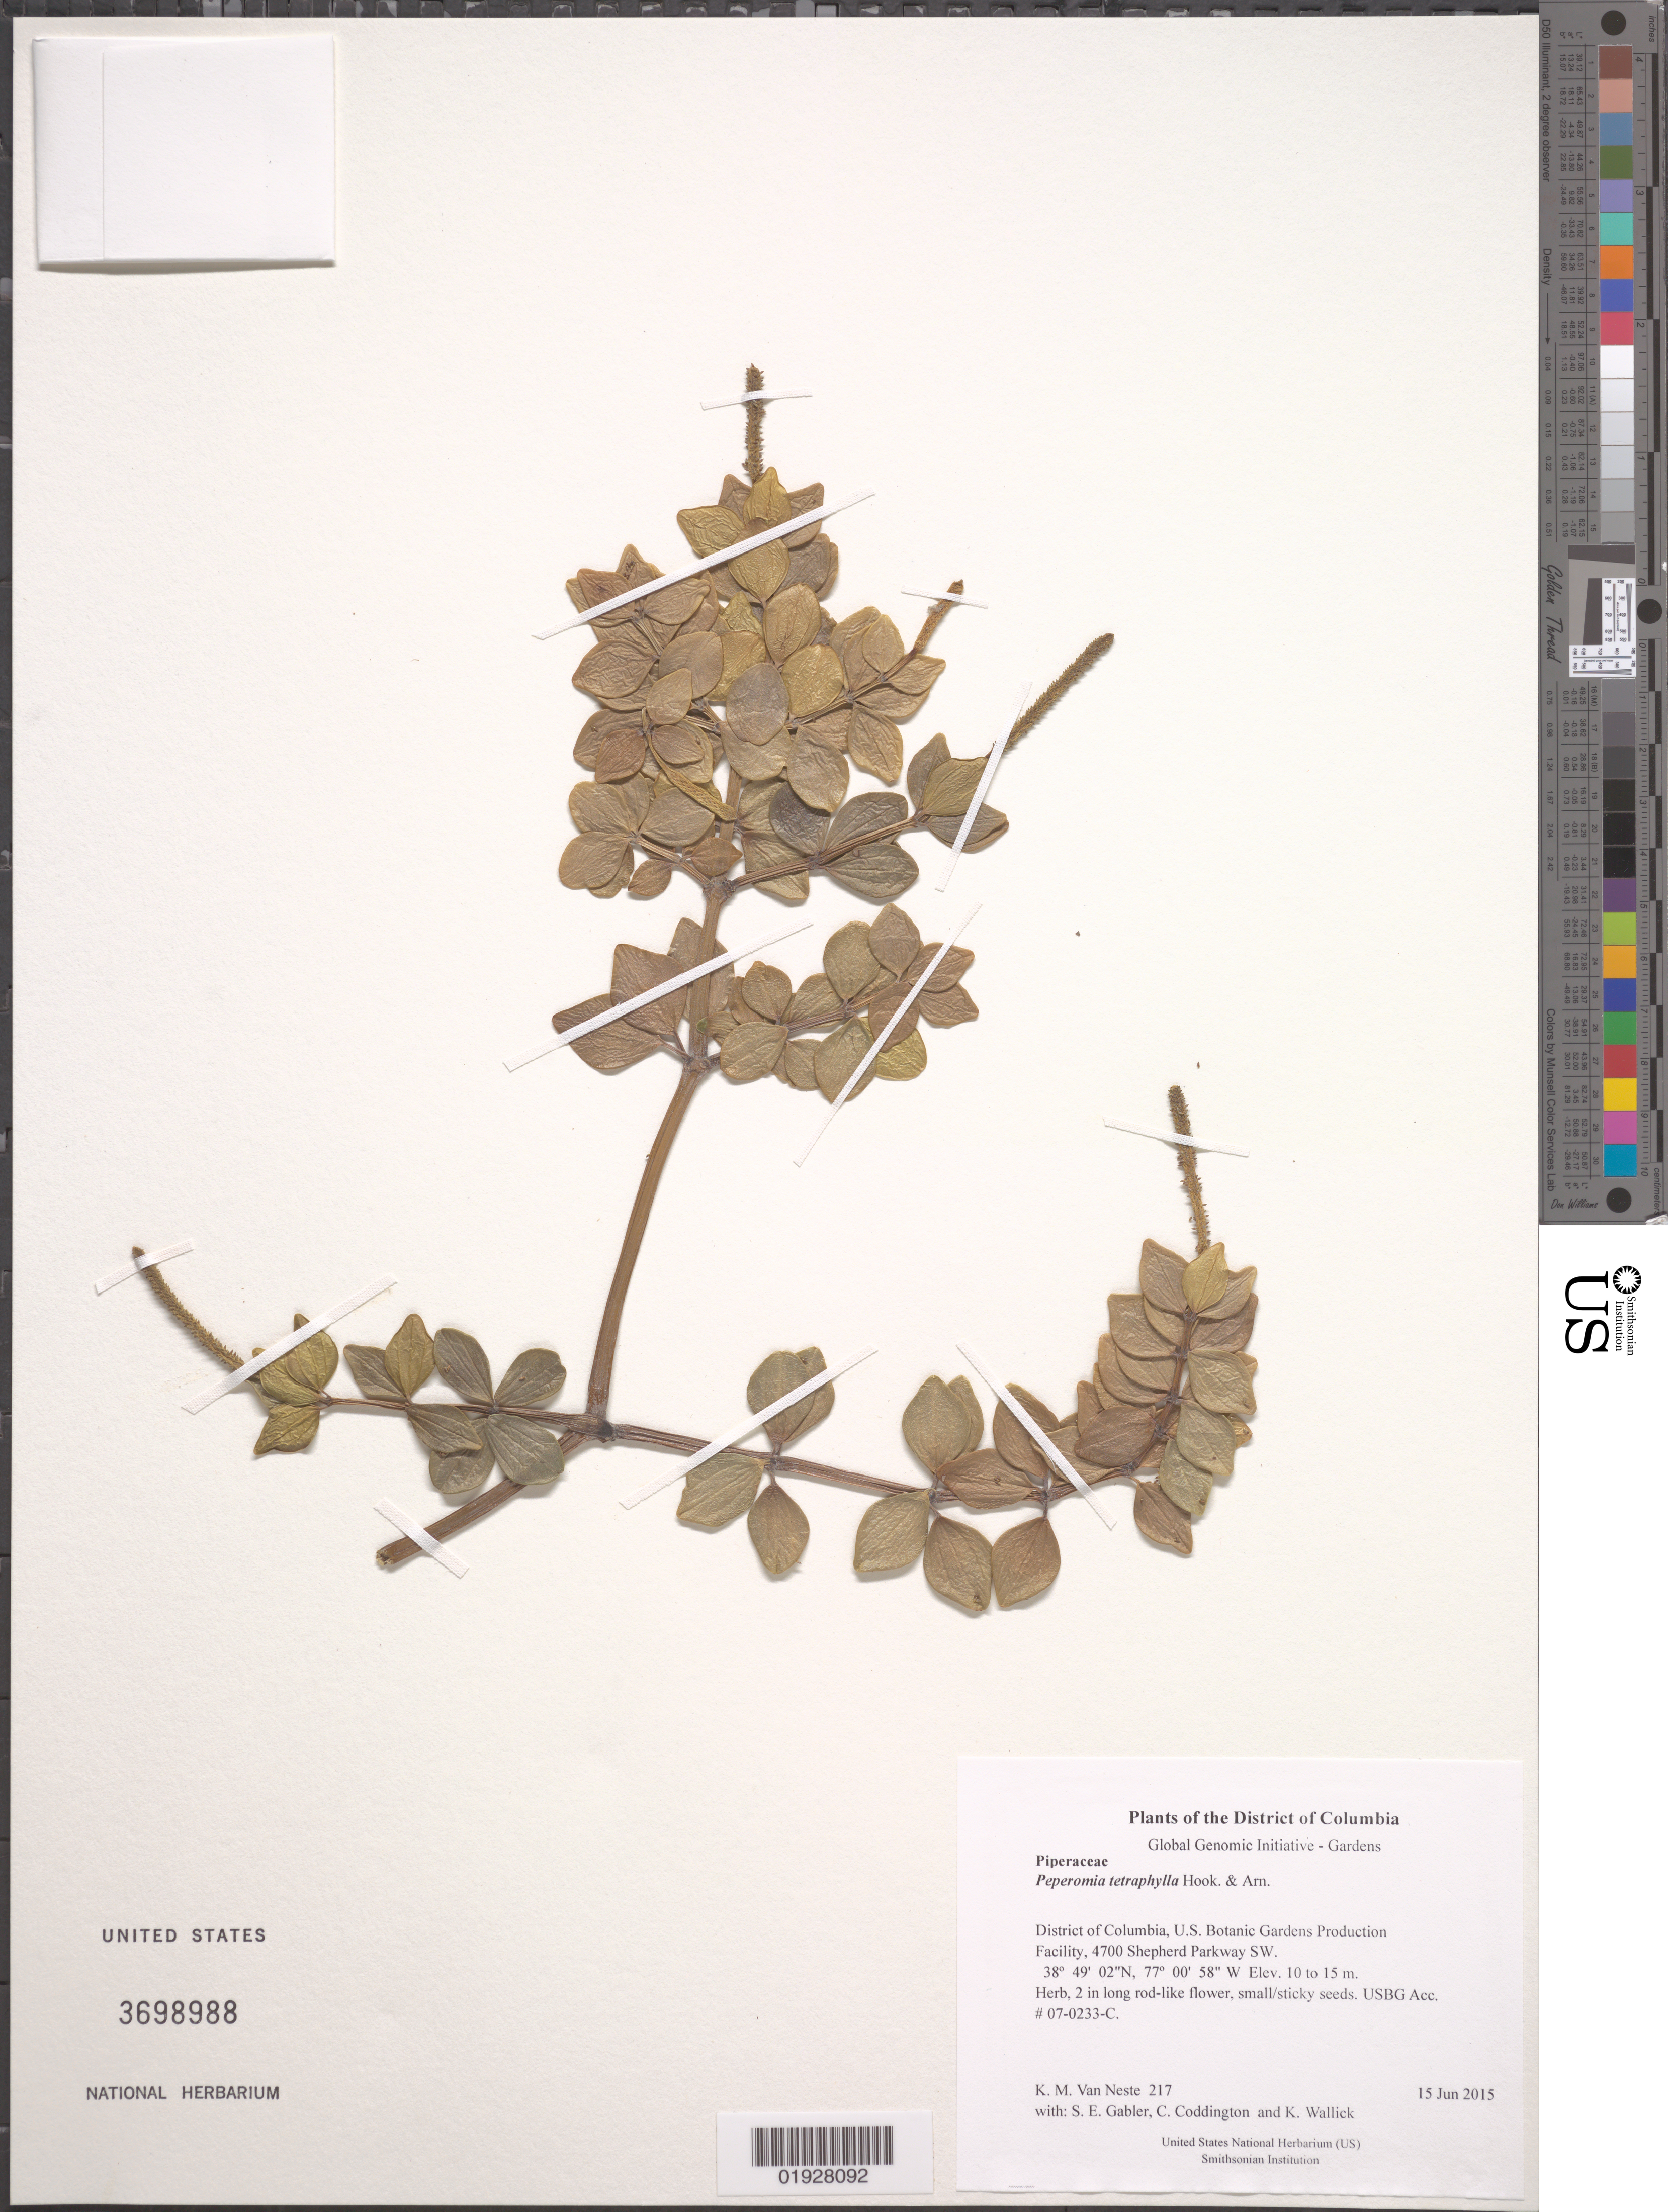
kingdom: Plantae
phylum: Tracheophyta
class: Magnoliopsida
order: Piperales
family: Piperaceae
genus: Peperomia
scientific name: Peperomia trichopus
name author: Trel. in J.F. Macbr.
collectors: K. M. Van Neste, S. E. Gabler, C. Coddington & K. Wallick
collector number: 217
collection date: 2015-06-15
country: United States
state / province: District of Columbia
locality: U.S. Botanic Gardens Production Facility, 4700 Shepherd Parkway SW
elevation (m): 10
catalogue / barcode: US 3698988